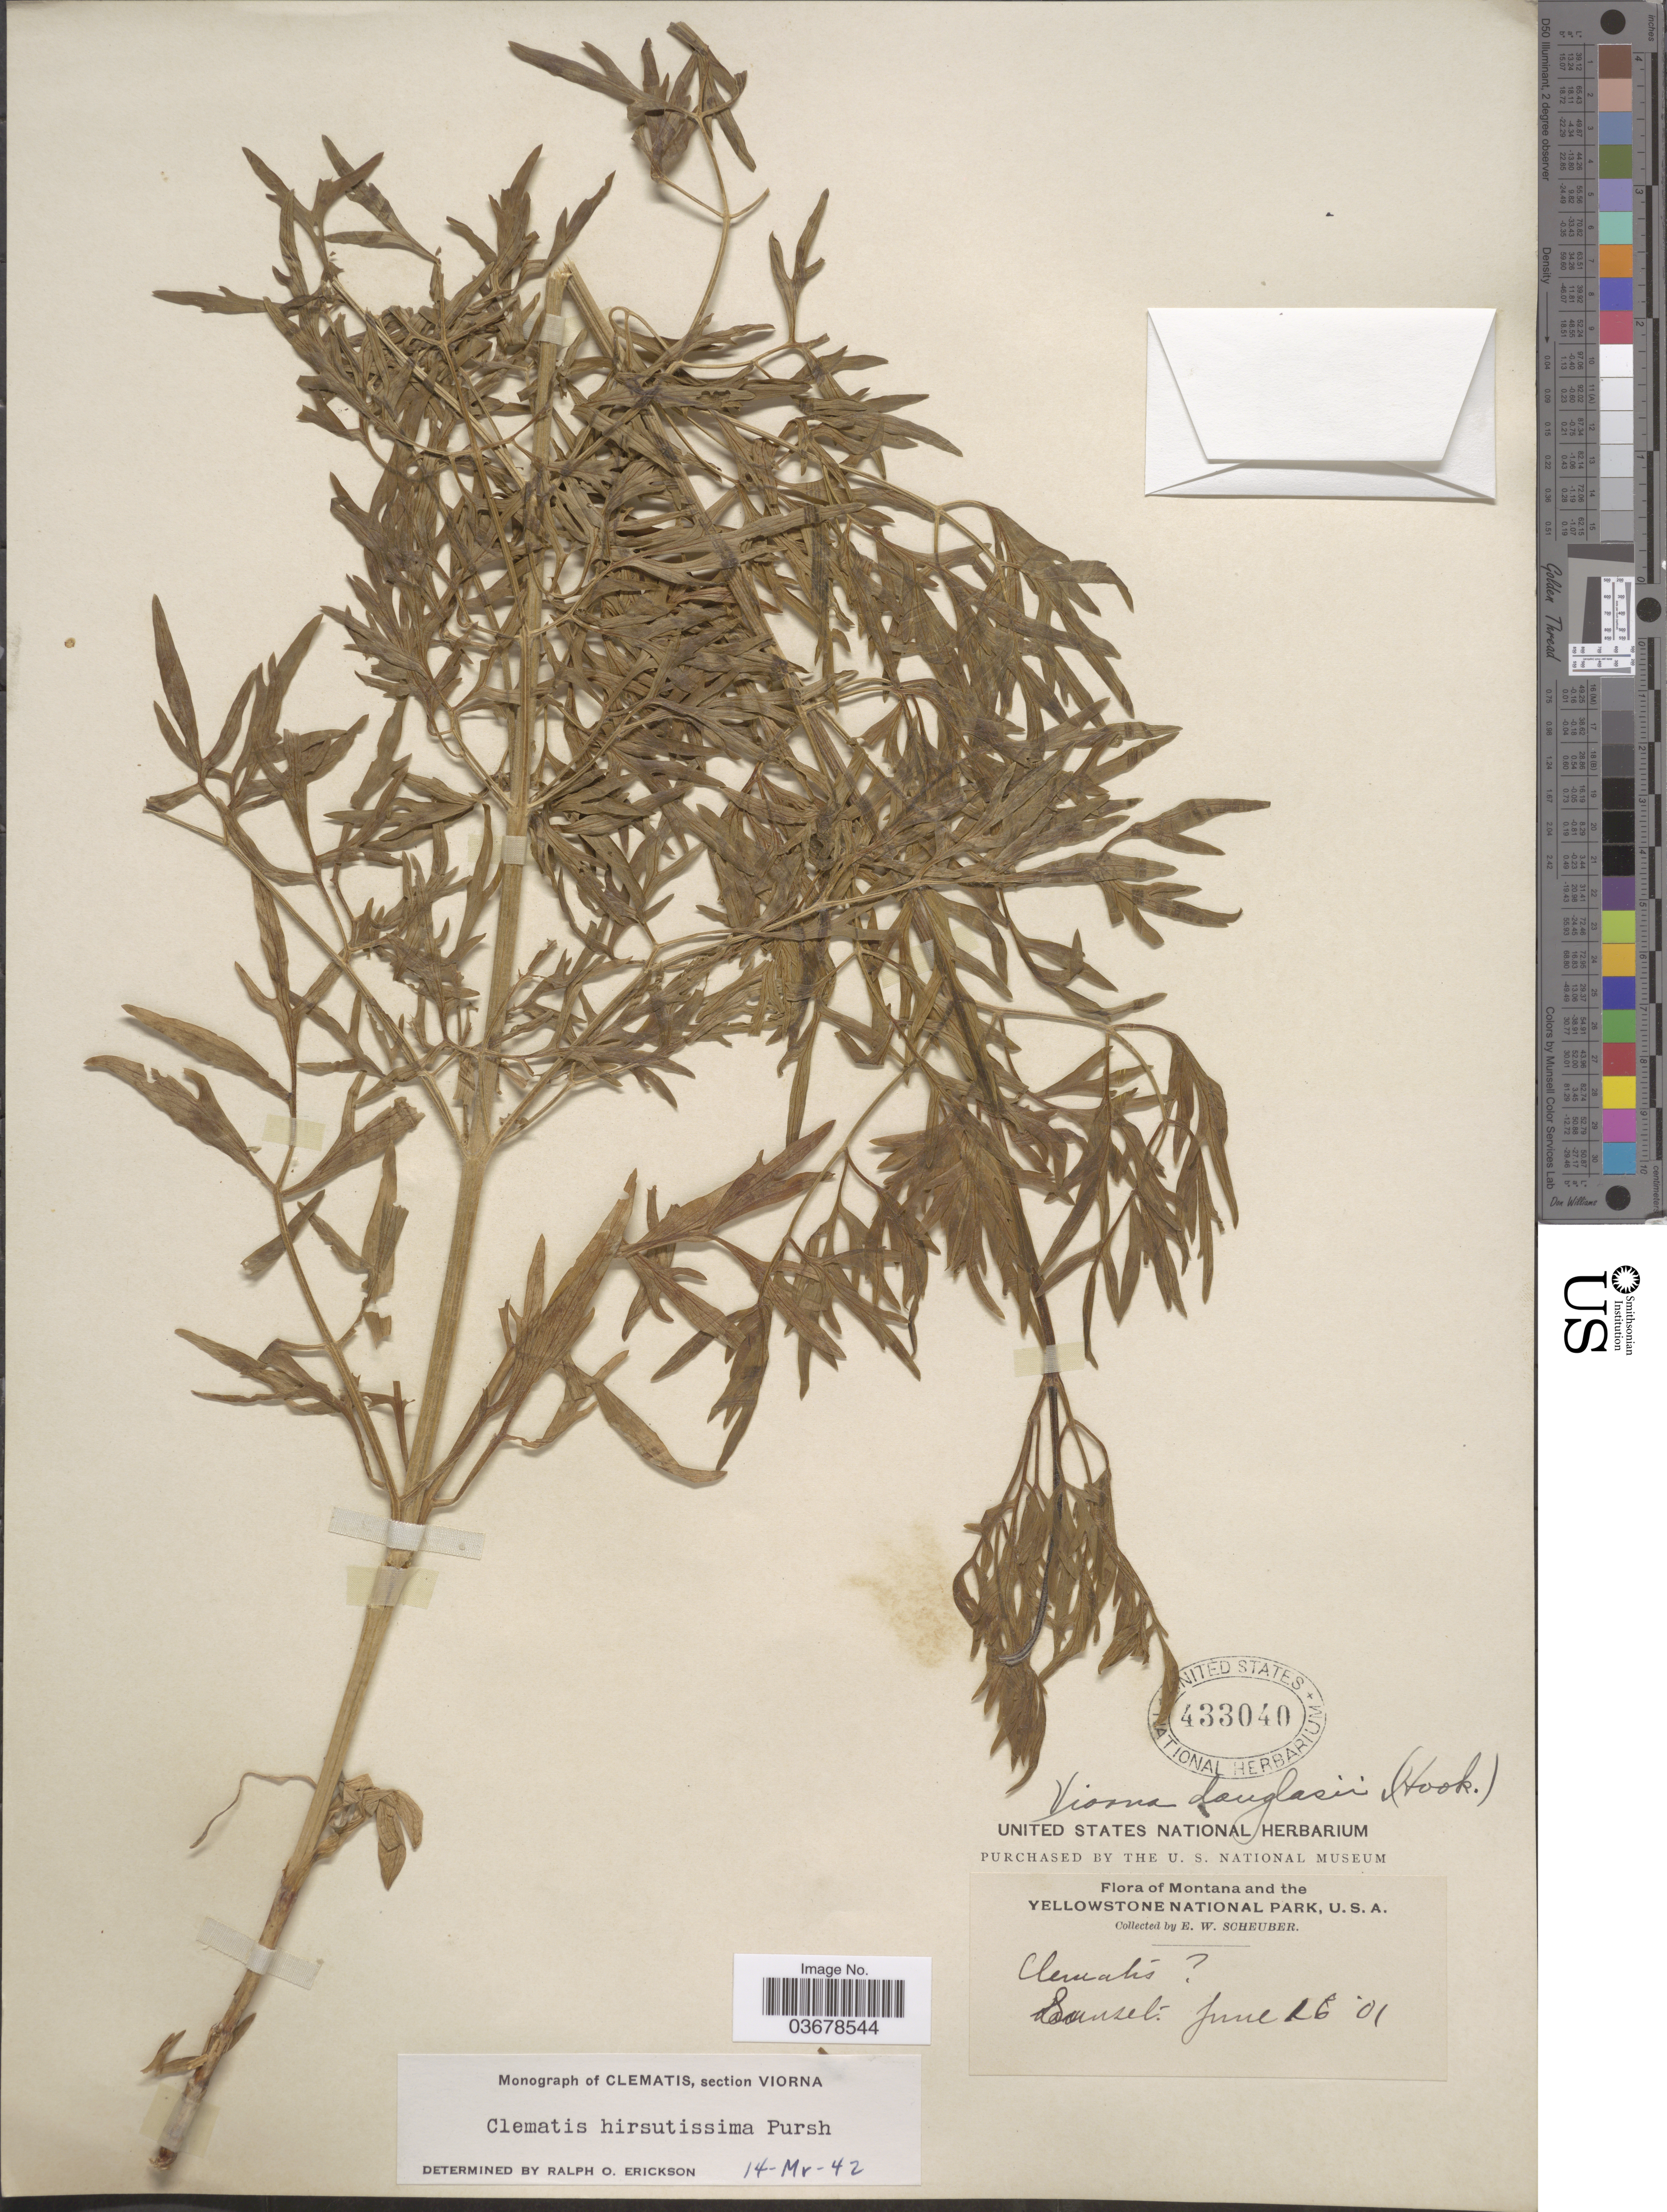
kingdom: Plantae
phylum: Tracheophyta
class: Magnoliopsida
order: Ranunculales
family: Ranunculaceae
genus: Clematis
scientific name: Clematis viorna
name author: L.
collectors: E. Scheuber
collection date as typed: Transcribed d/m/y: 16/6/1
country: United States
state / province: Montana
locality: The Yellowstone National Park. Sunset.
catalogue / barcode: US 433040